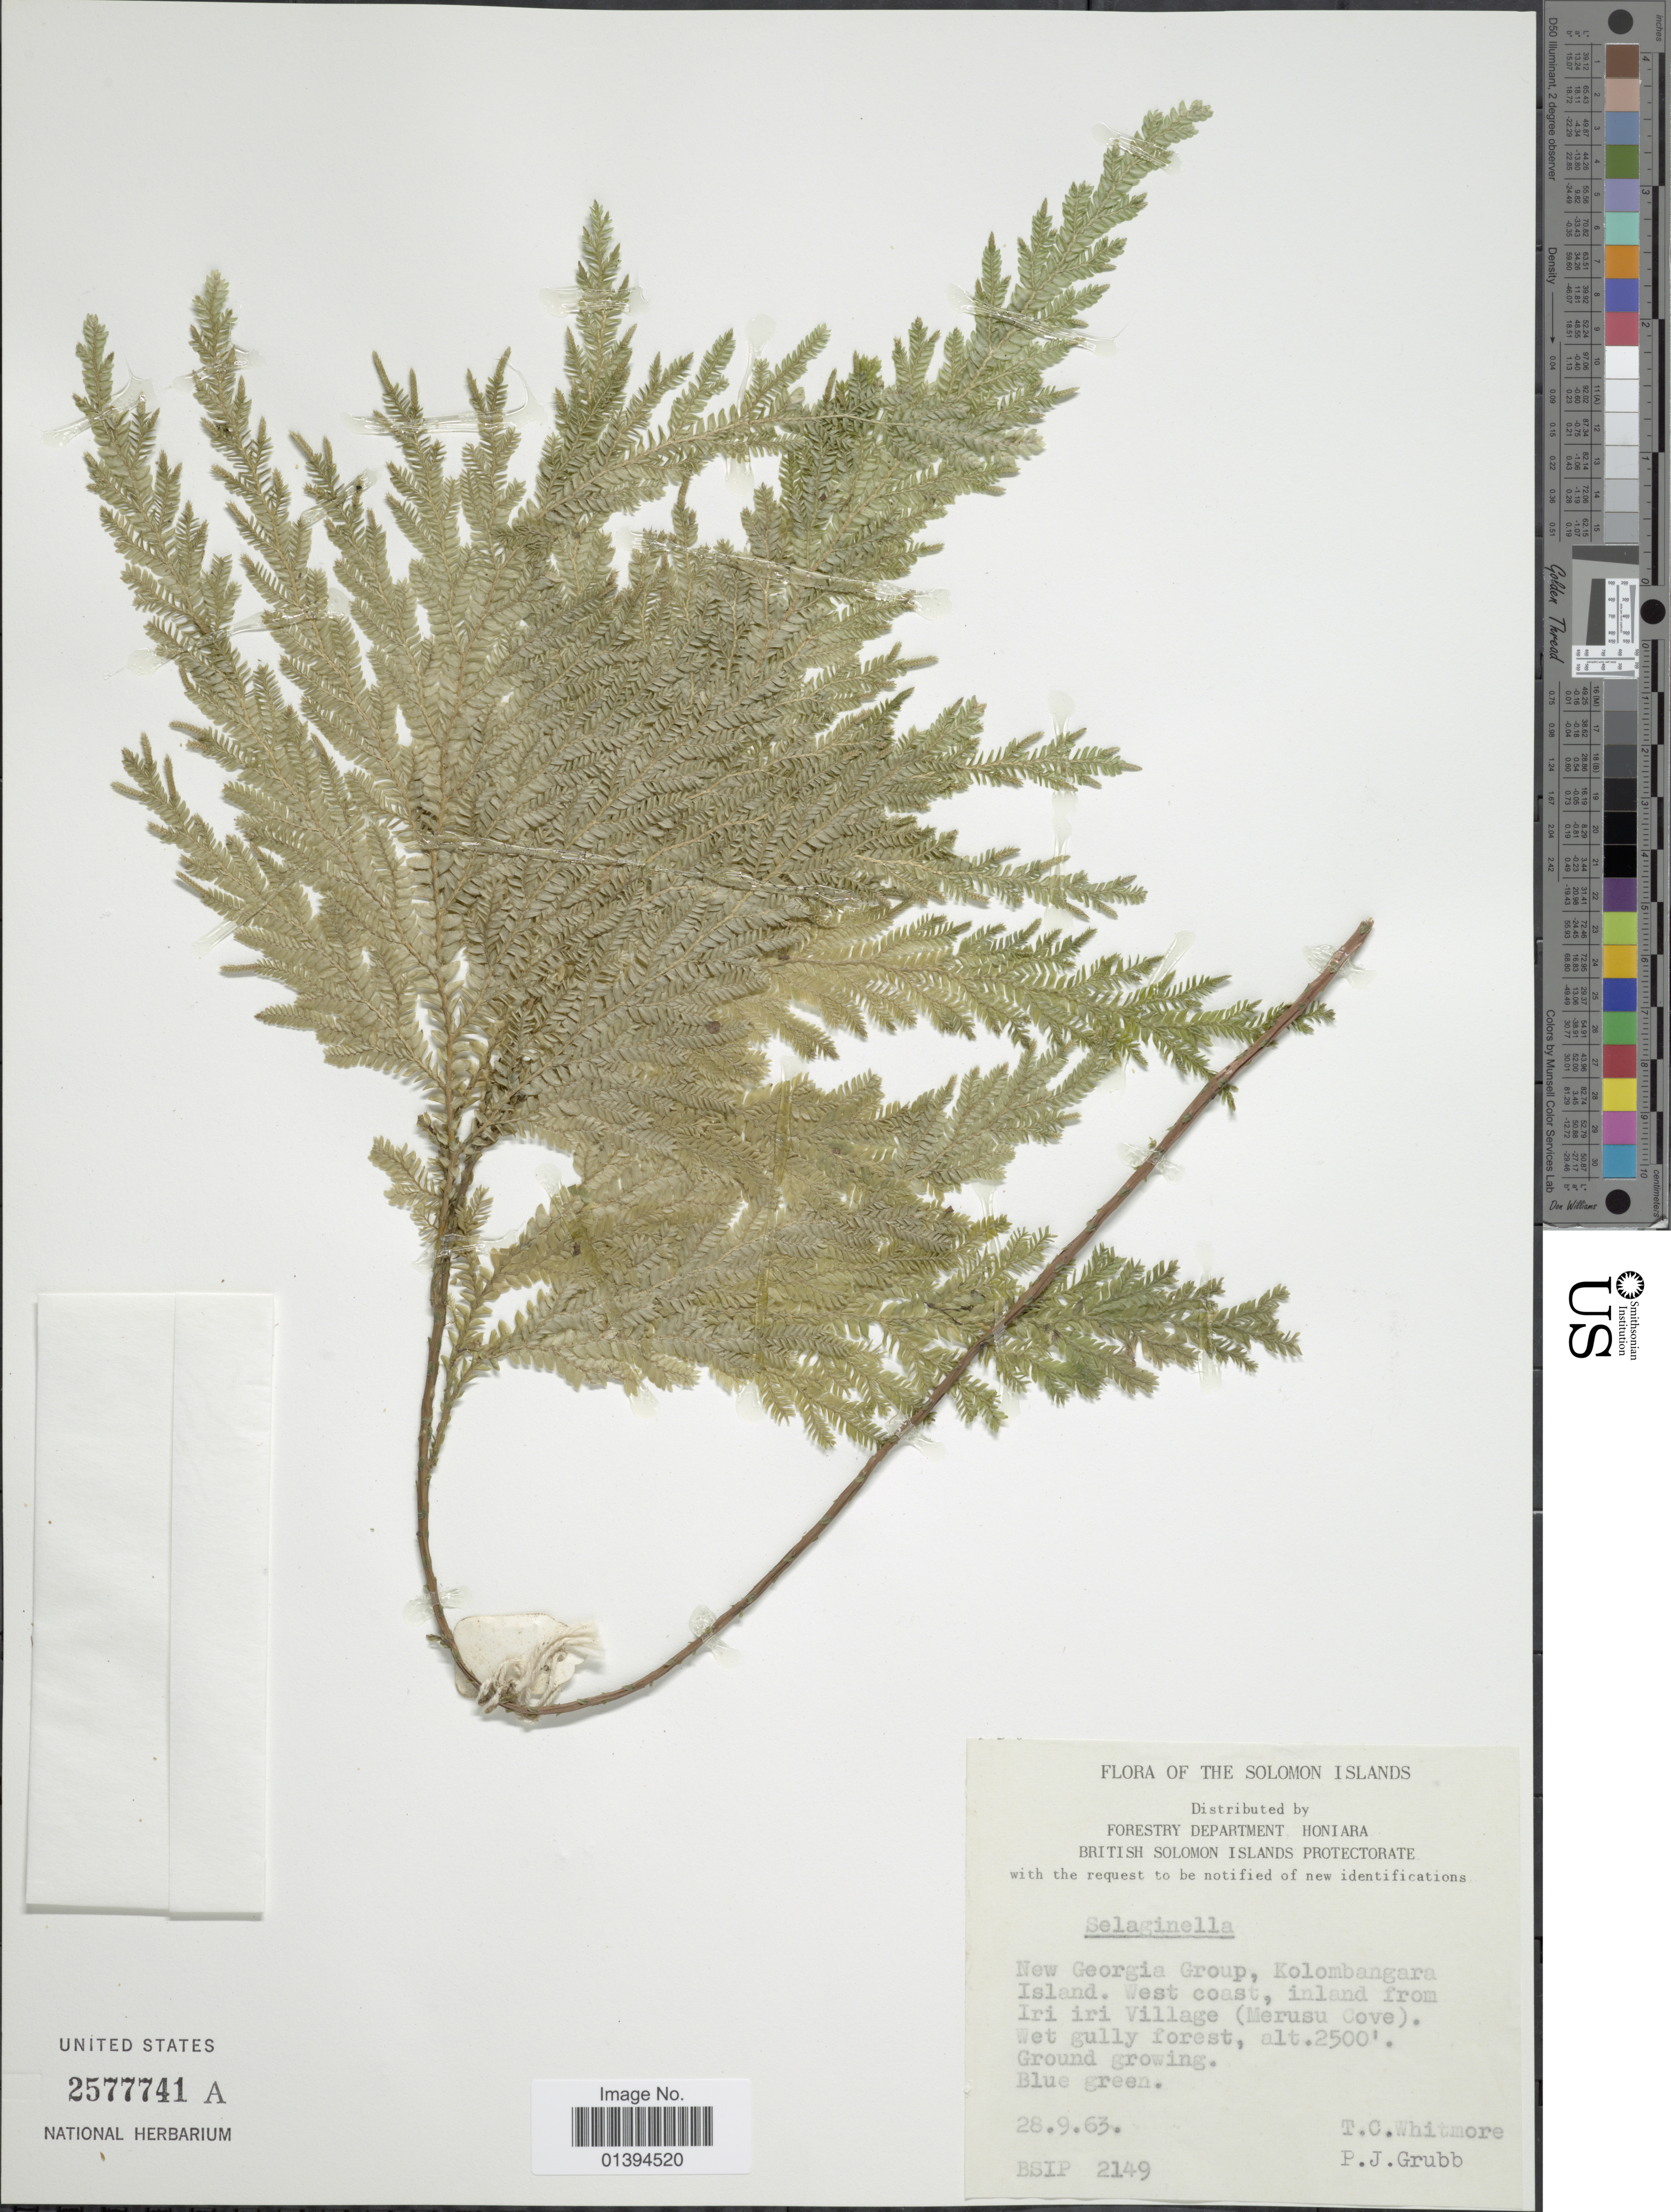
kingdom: Plantae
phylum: Tracheophyta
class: Lycopodiopsida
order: Selaginellales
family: Selaginellaceae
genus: Selaginella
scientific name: Selaginella sp.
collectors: T. C. Whitmore & P. J. Grubb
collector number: BSIP 2149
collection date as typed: Transcribed d/m/y: 28/9/63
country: Solomon Islands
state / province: Solomon Islands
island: Kolombangara [Nduke]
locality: New Georgia Group, Kolombangara Island, West coast, island from Iri iri village (Merusu Cove)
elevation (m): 762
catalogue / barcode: US 2577741A